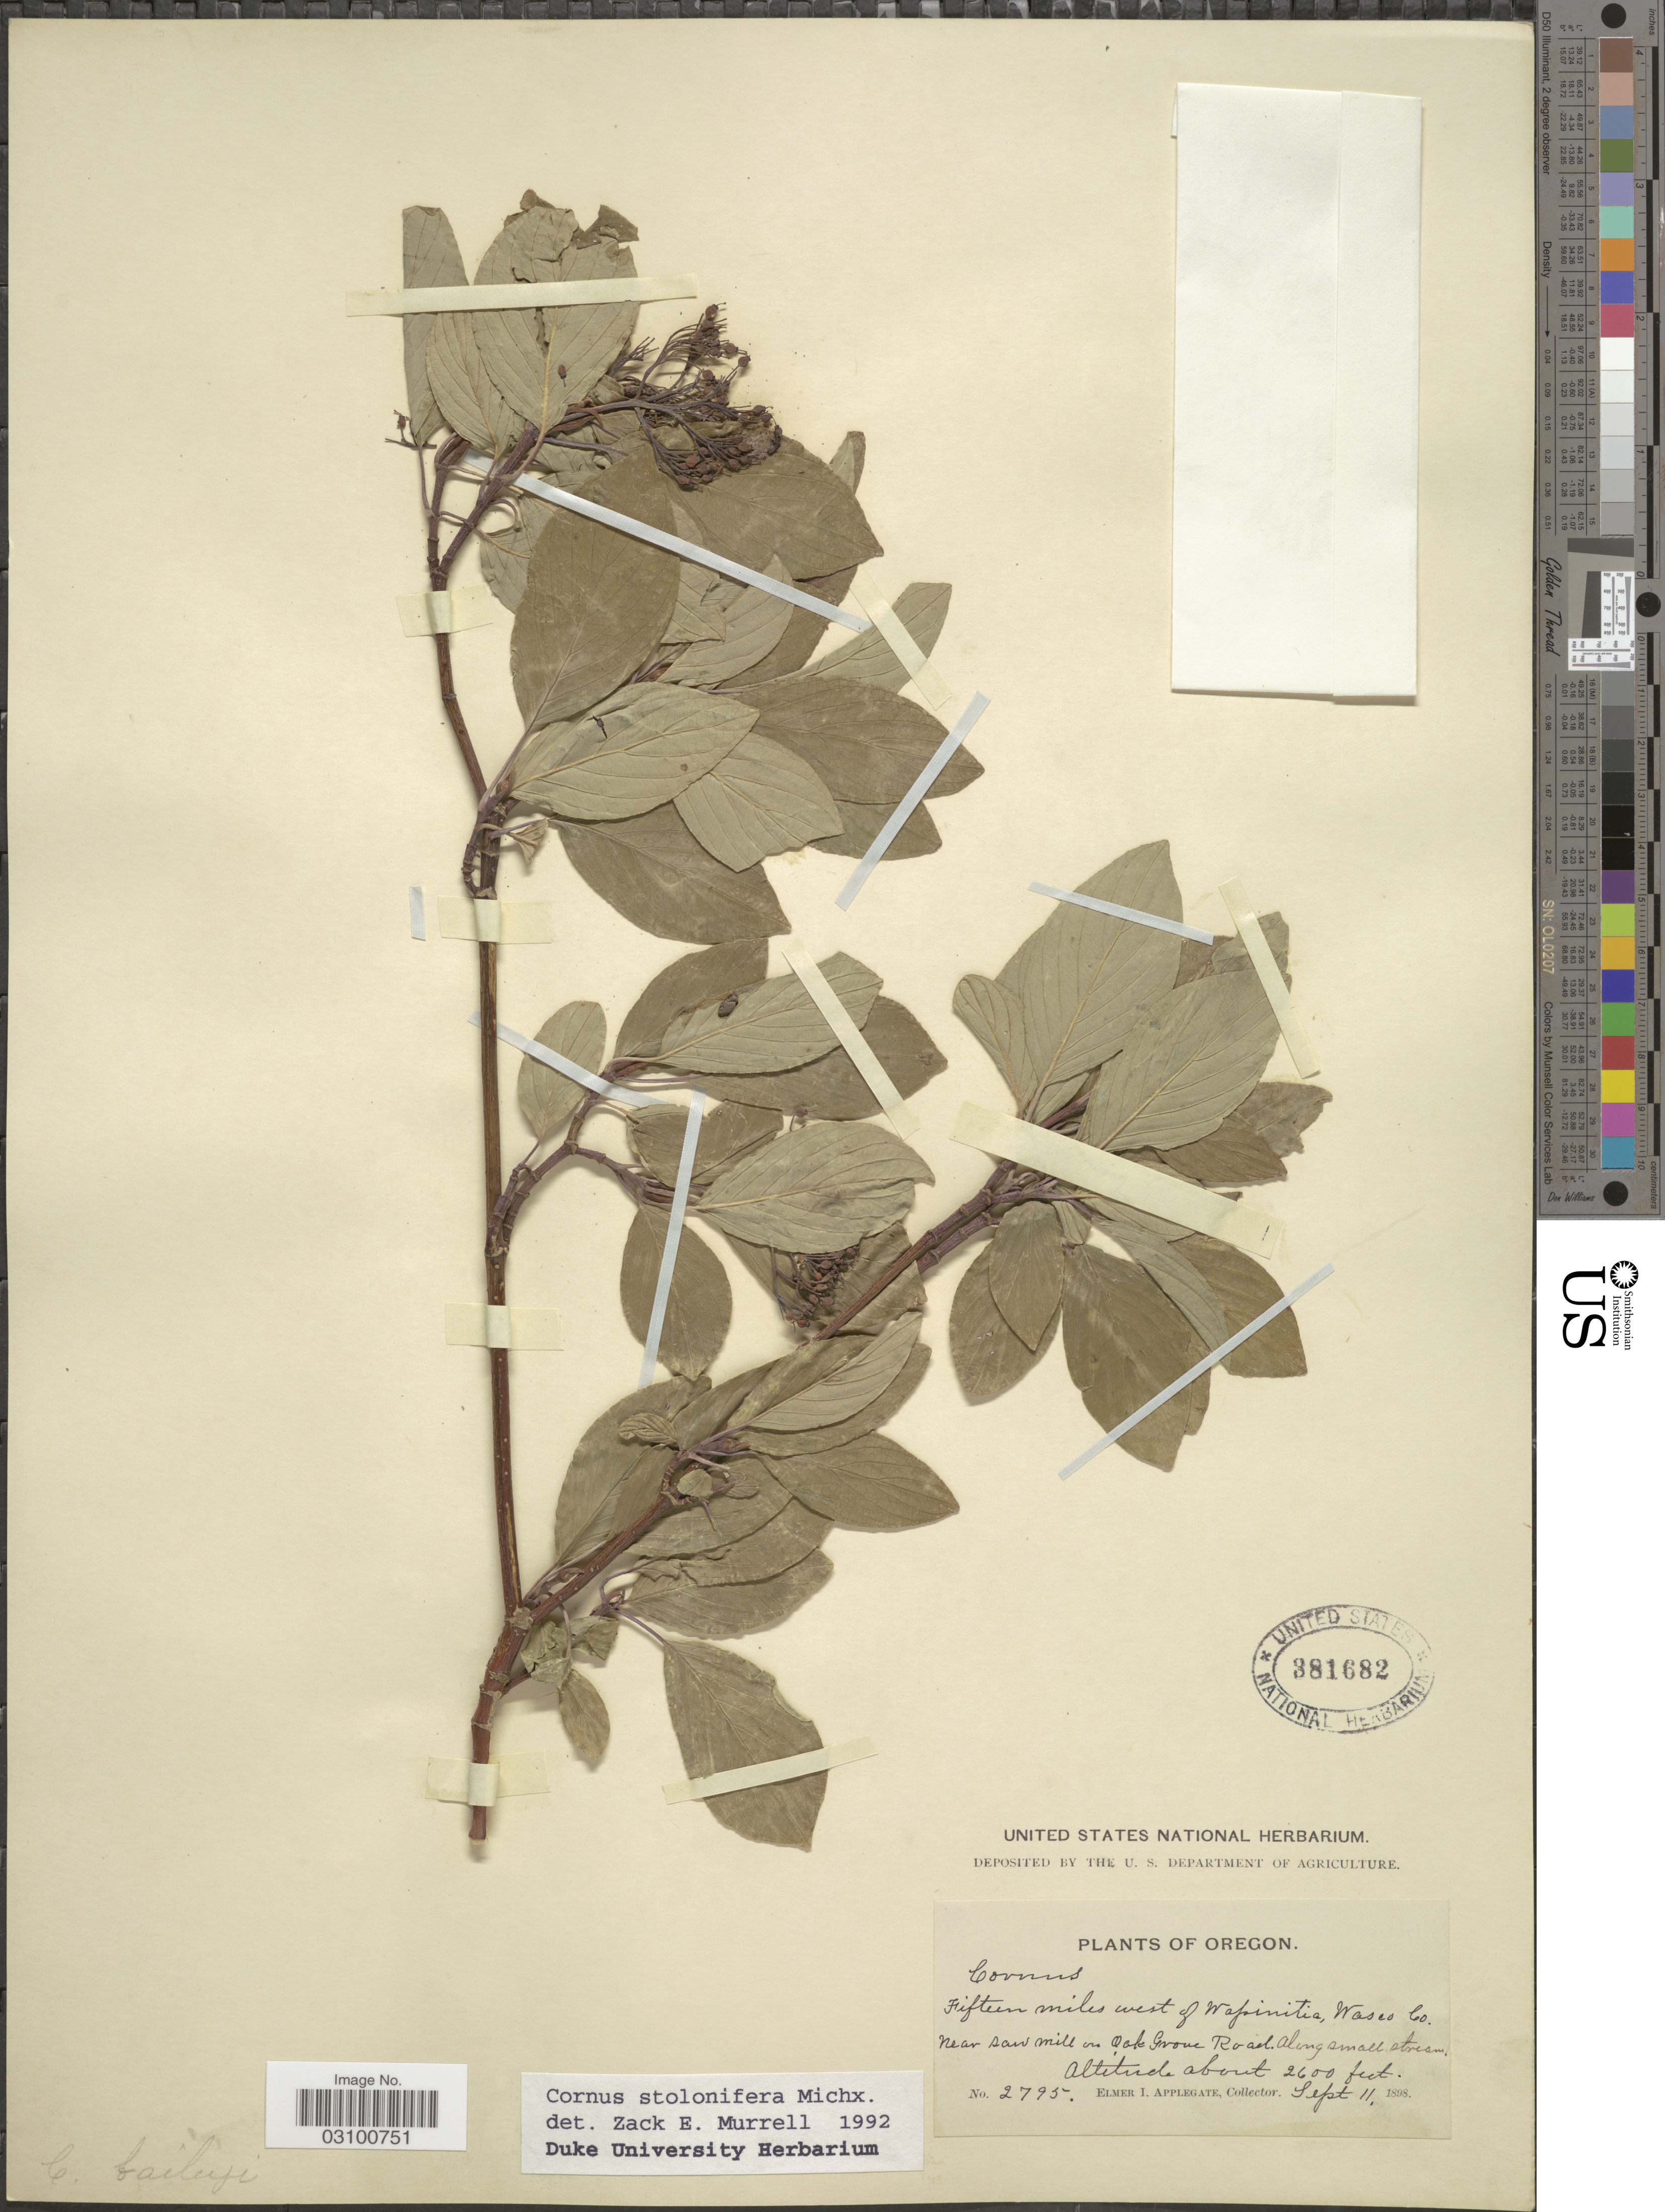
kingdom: Plantae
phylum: Tracheophyta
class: Magnoliopsida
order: Cornales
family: Cornaceae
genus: Cornus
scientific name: Cornus sericea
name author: L.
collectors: E. I. Applegate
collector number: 2795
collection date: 1898-09-11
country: United States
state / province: Oregon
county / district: Wasco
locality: Fifteen miles west of Wapinitia, Wasco Co. Near saw mill on Oak Grove Road.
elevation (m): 792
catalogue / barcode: US 381682